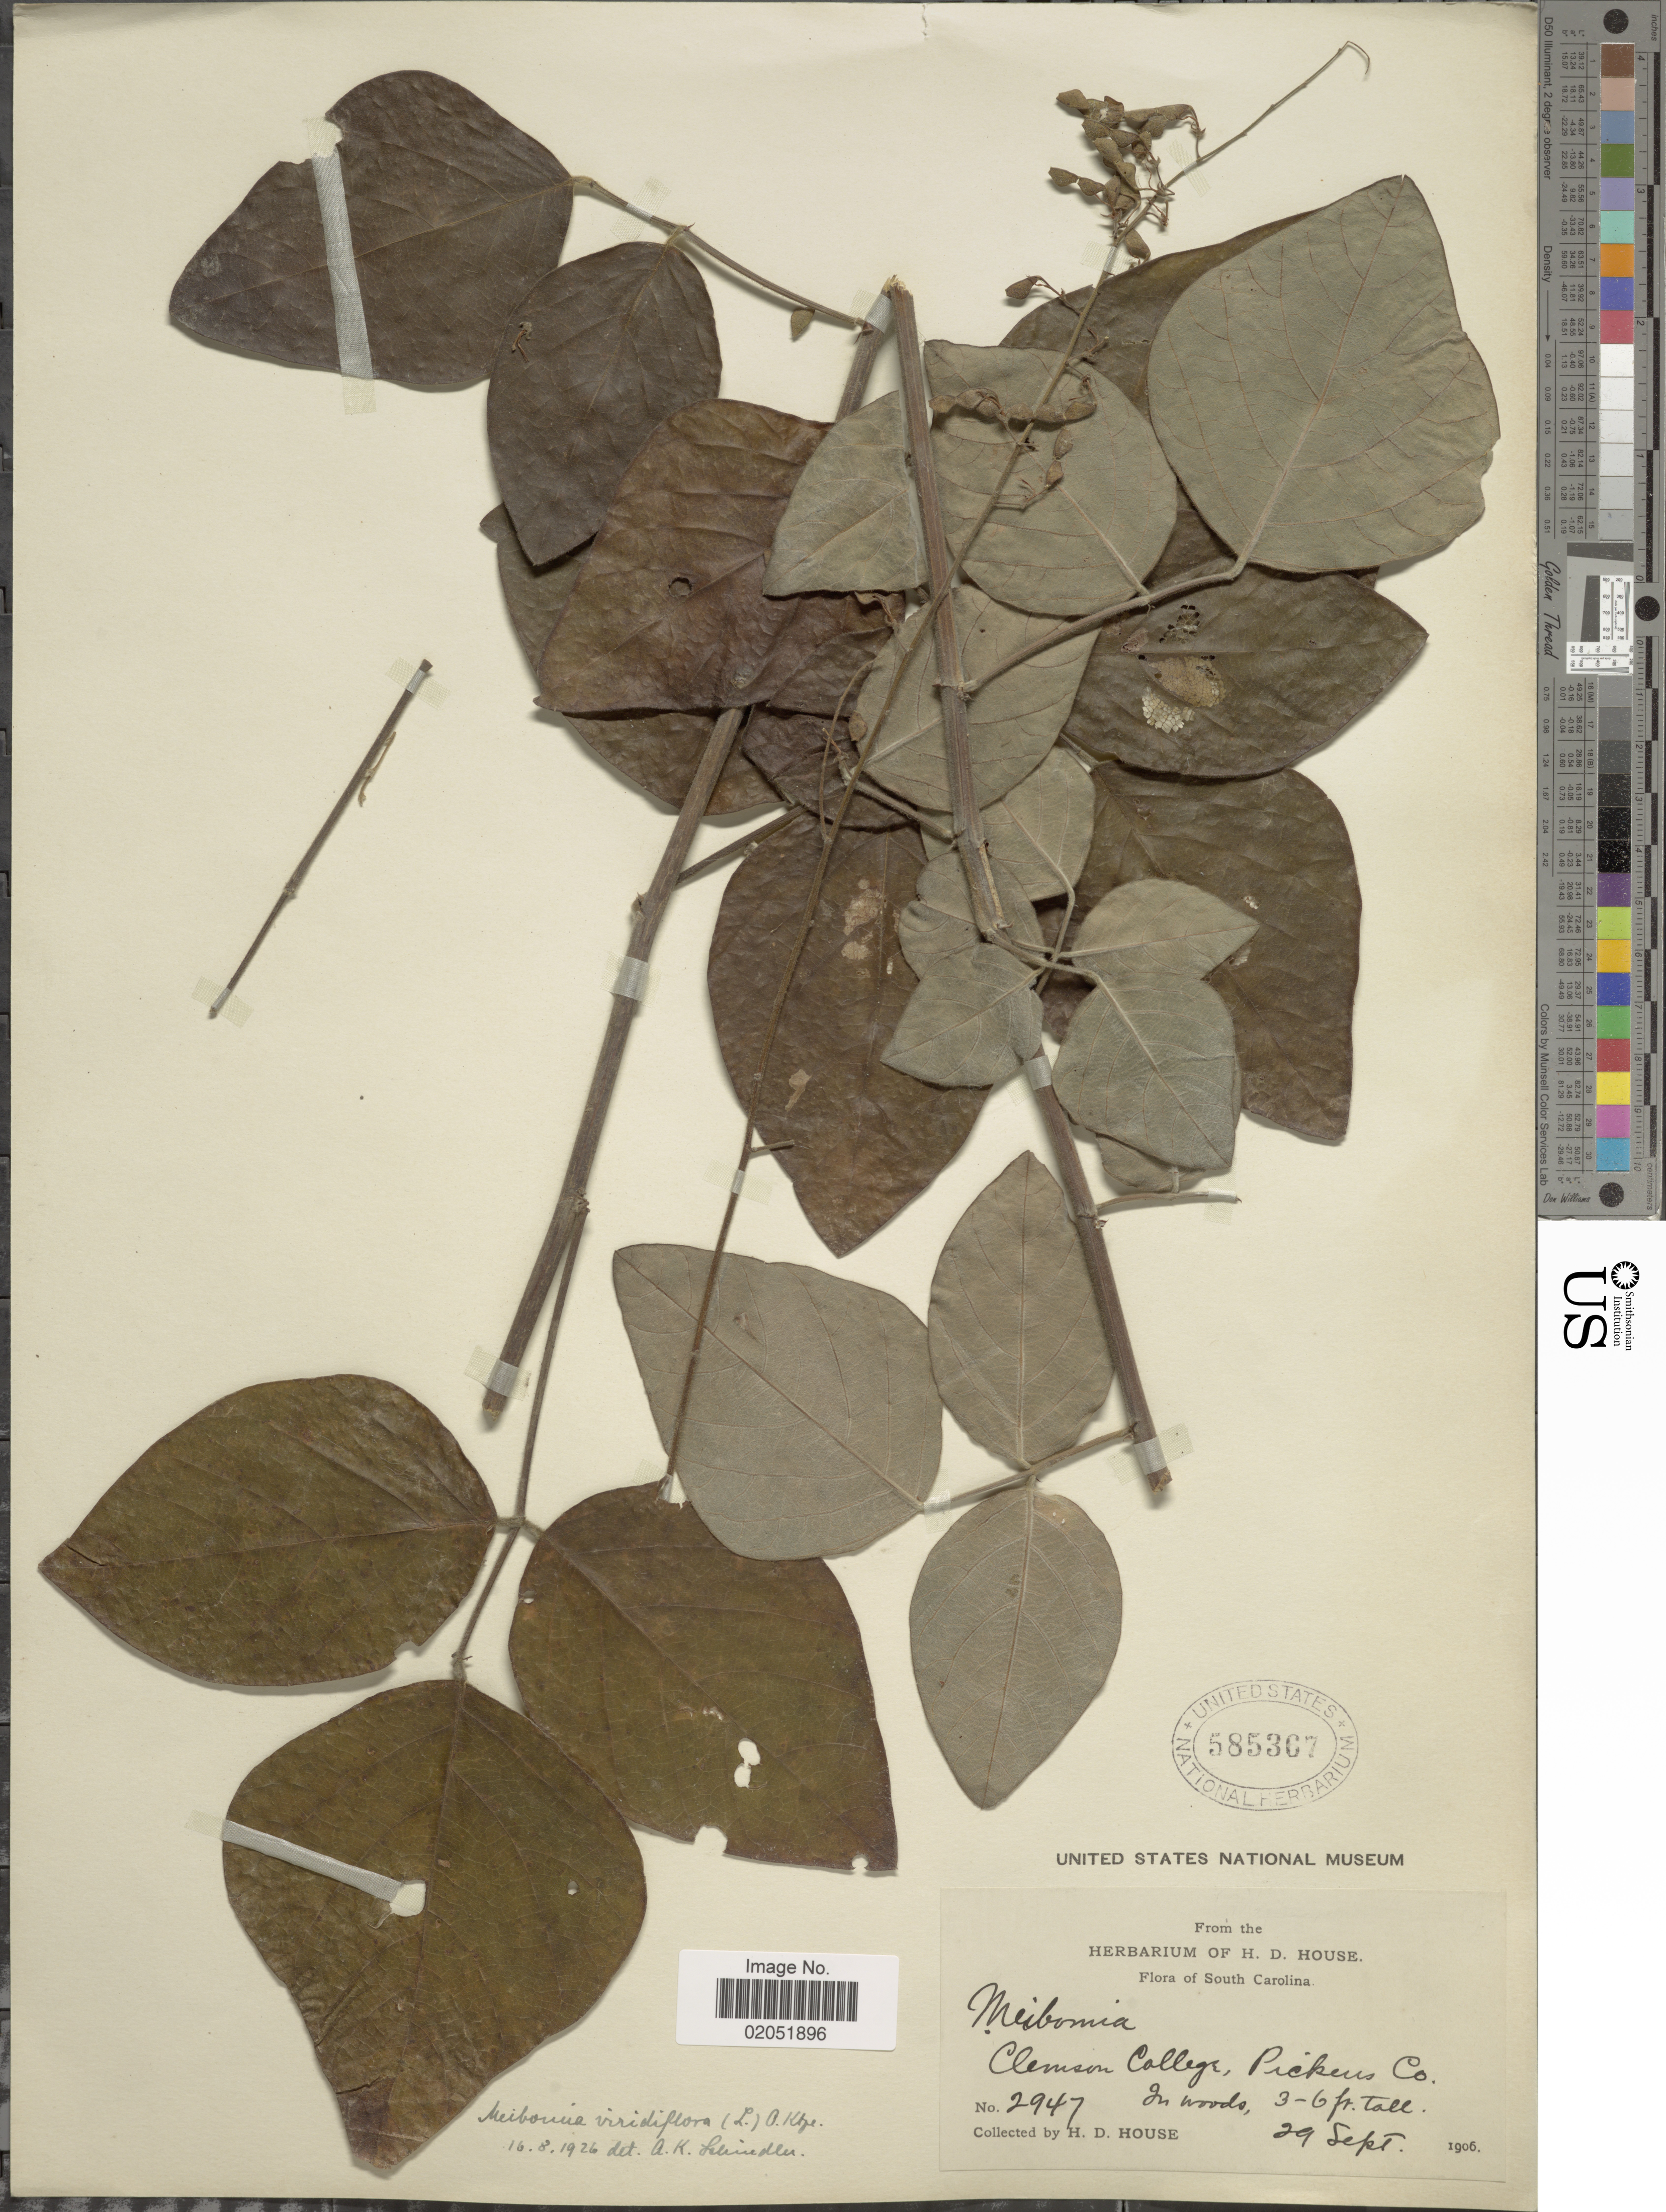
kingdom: Plantae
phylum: Tracheophyta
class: Magnoliopsida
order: Fabales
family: Fabaceae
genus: Desmodium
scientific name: Desmodium viridiflorum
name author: (L.) DC.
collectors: H. D. House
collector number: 2947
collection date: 1906-09-29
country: United States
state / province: South Carolina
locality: South Carolina, Clemson College, Pickens Co.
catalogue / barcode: US 585367